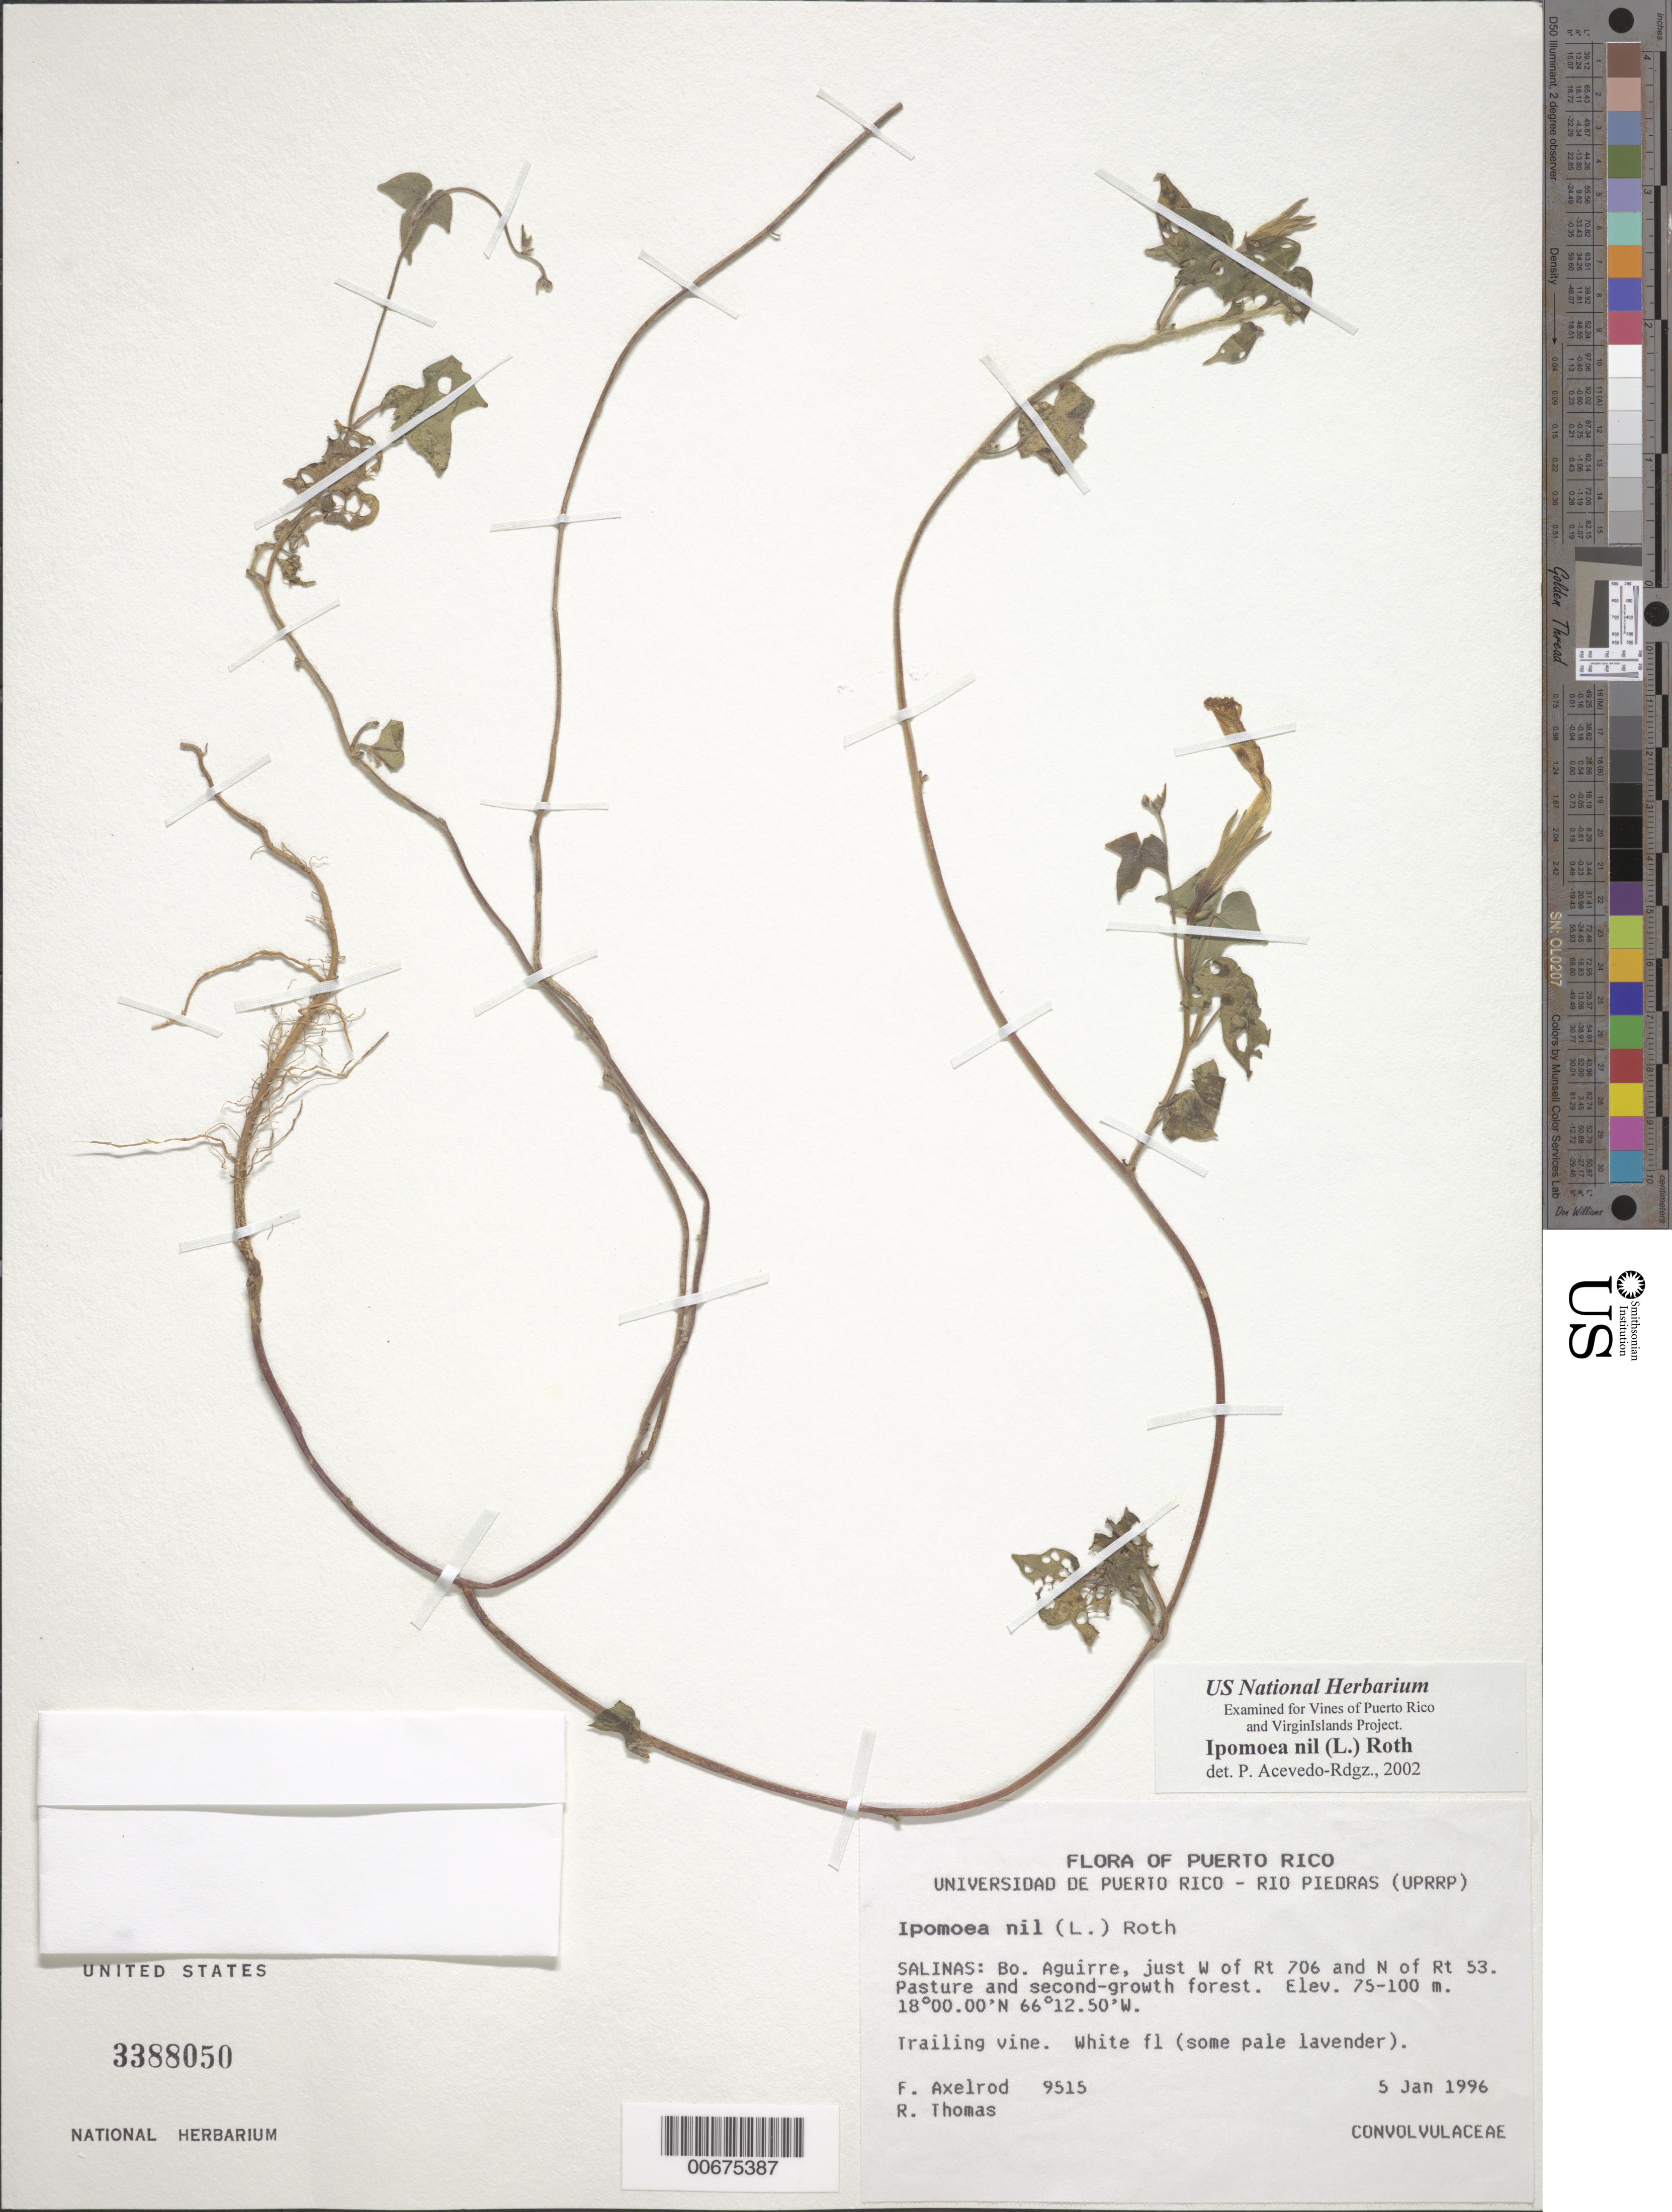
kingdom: Plantae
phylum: Tracheophyta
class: Magnoliopsida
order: Solanales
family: Convolvulaceae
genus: Ipomoea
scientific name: Ipomoea nil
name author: (L.) Roth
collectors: F. Axelrod & R. Thomas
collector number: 9515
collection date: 1996-01-05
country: Puerto Rico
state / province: Salinas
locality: Salinas: Bo. Aguirre, just W of Rt 706 and N of Rt 53.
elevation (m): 75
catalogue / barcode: US 3388050